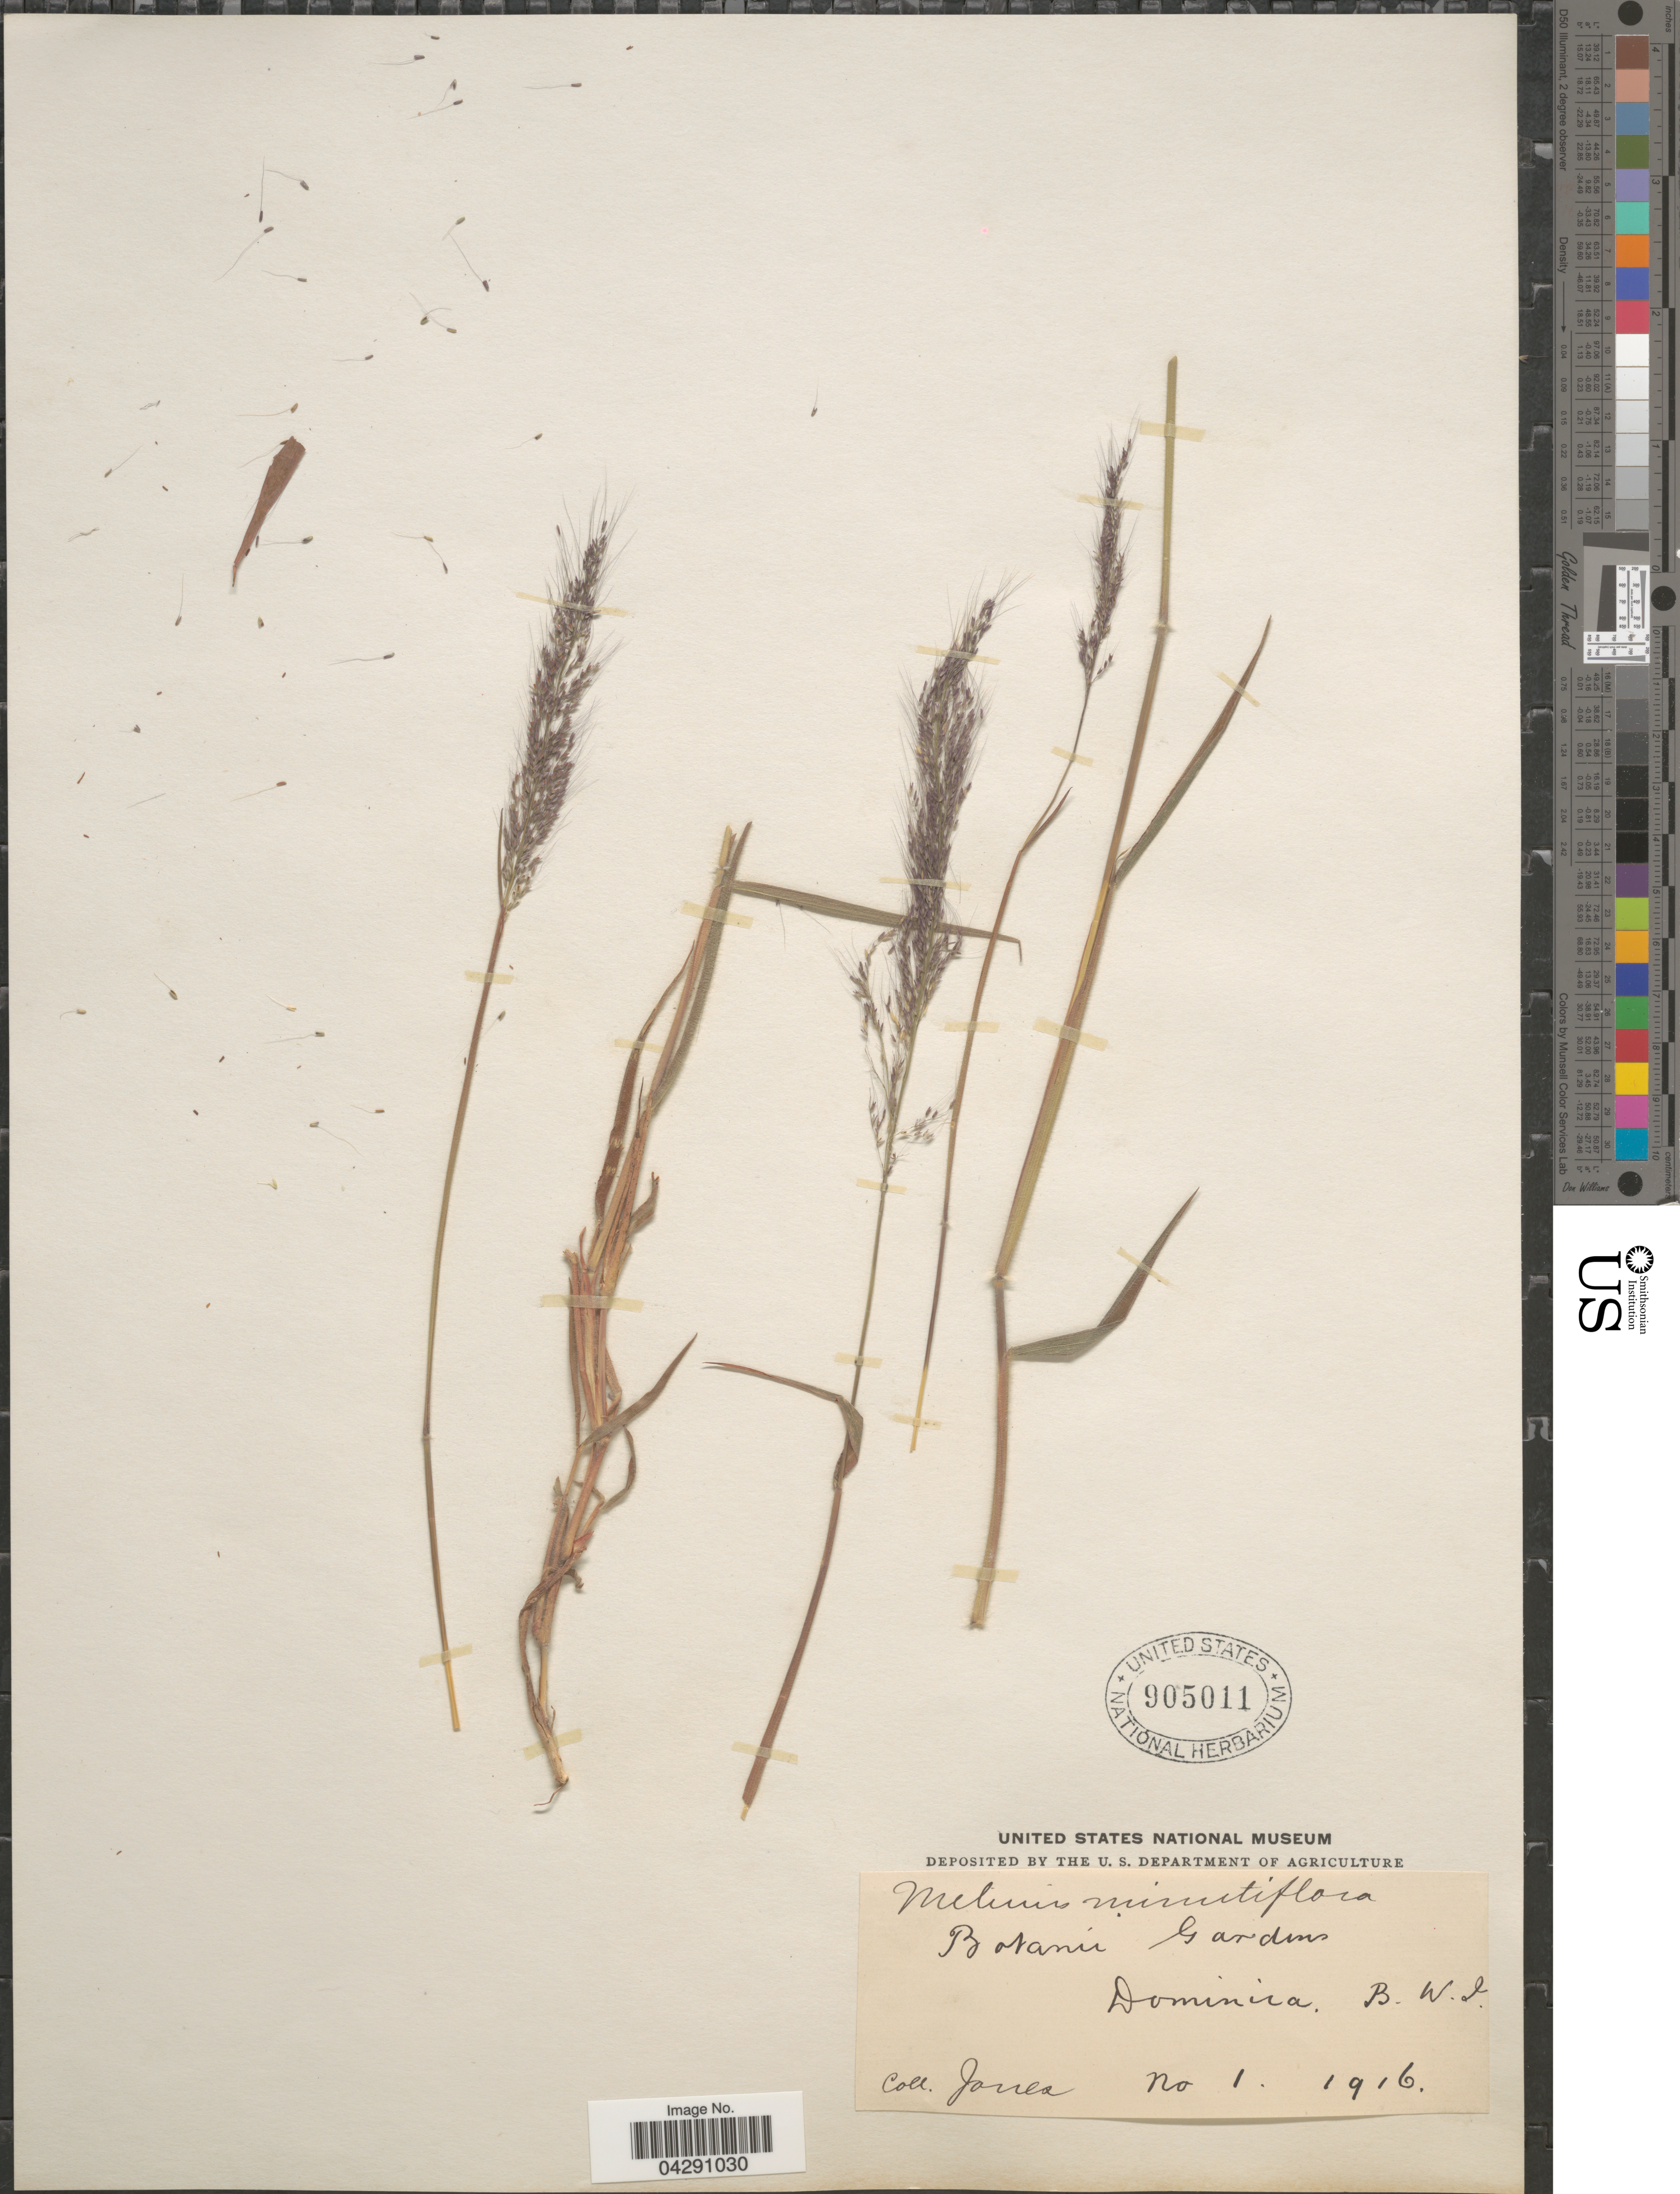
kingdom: Plantae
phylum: Tracheophyta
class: Liliopsida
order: Poales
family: Poaceae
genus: Melinis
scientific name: Melinis minutiflora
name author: P. Beauv.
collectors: -- Jones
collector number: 1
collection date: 1916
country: Dominica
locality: Botanic Gardens. B.W.I.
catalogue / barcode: US 905011